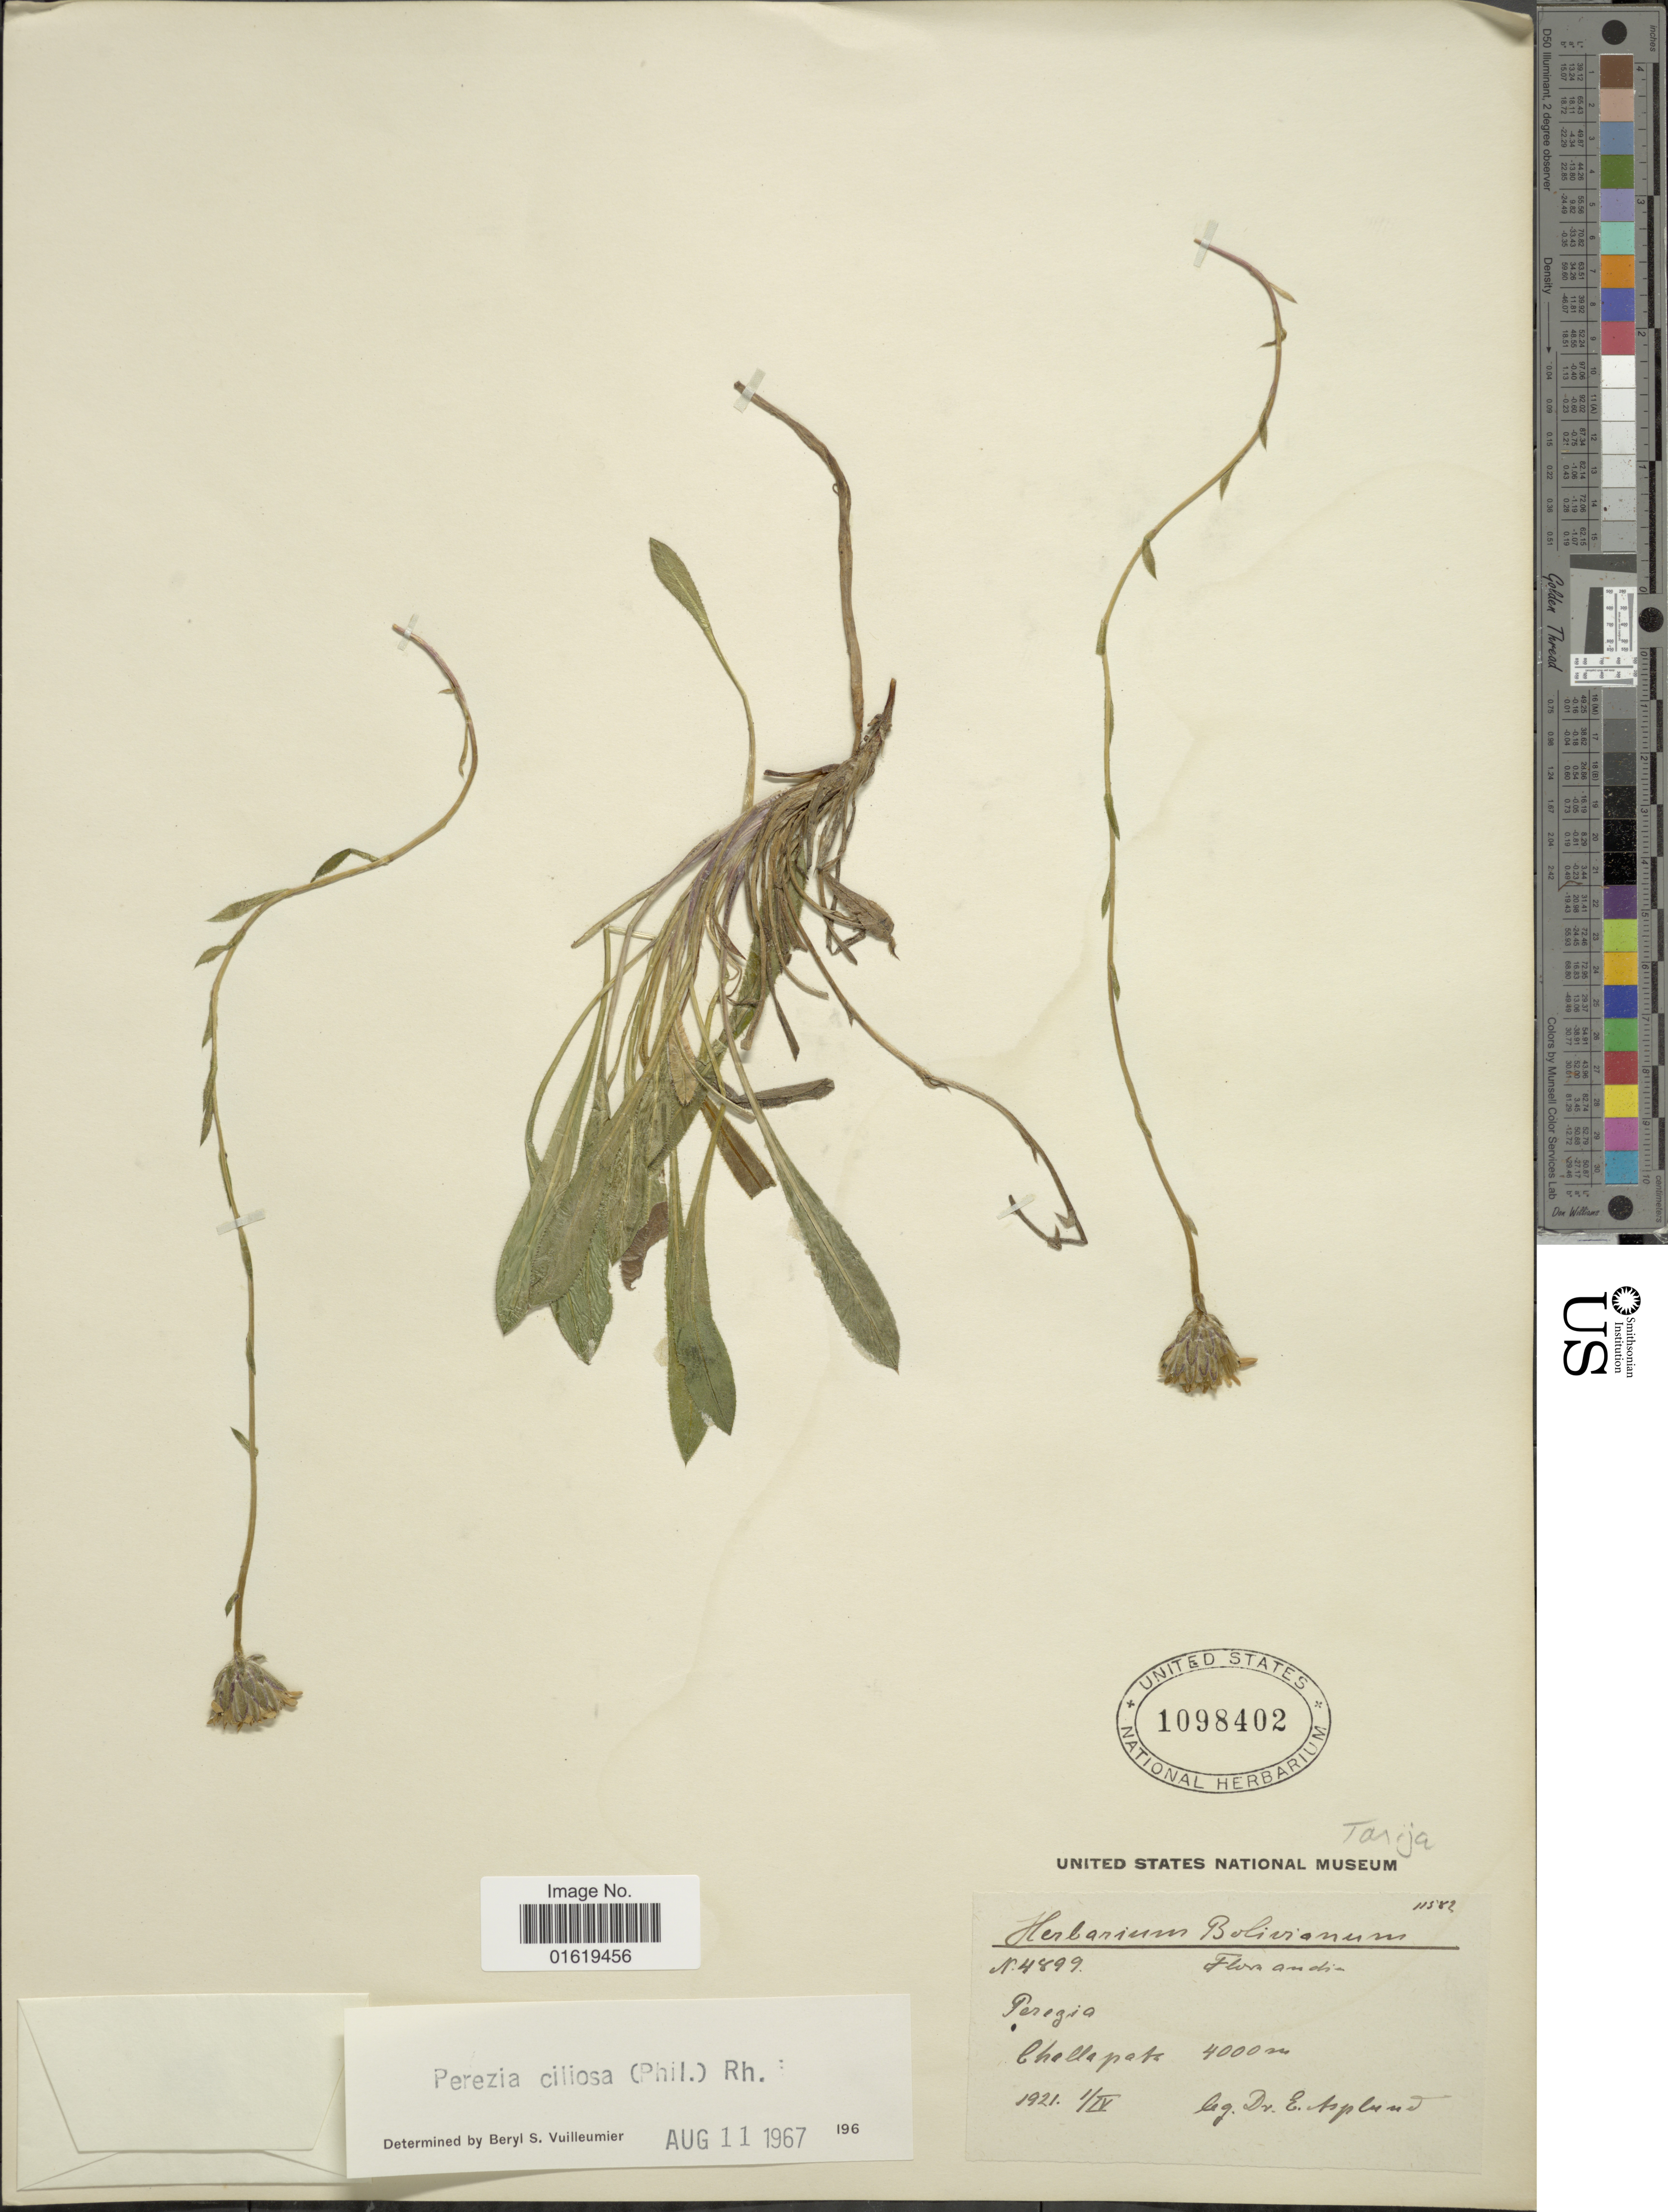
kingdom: Plantae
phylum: Tracheophyta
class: Magnoliopsida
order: Asterales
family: Asteraceae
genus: Perezia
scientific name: Perezia ciliosa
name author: (Phil.) Reiche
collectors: E. Asplund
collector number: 4899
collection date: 1921-04-01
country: Bolivia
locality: Perezia, Challapata.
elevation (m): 4000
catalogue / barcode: US 1098402